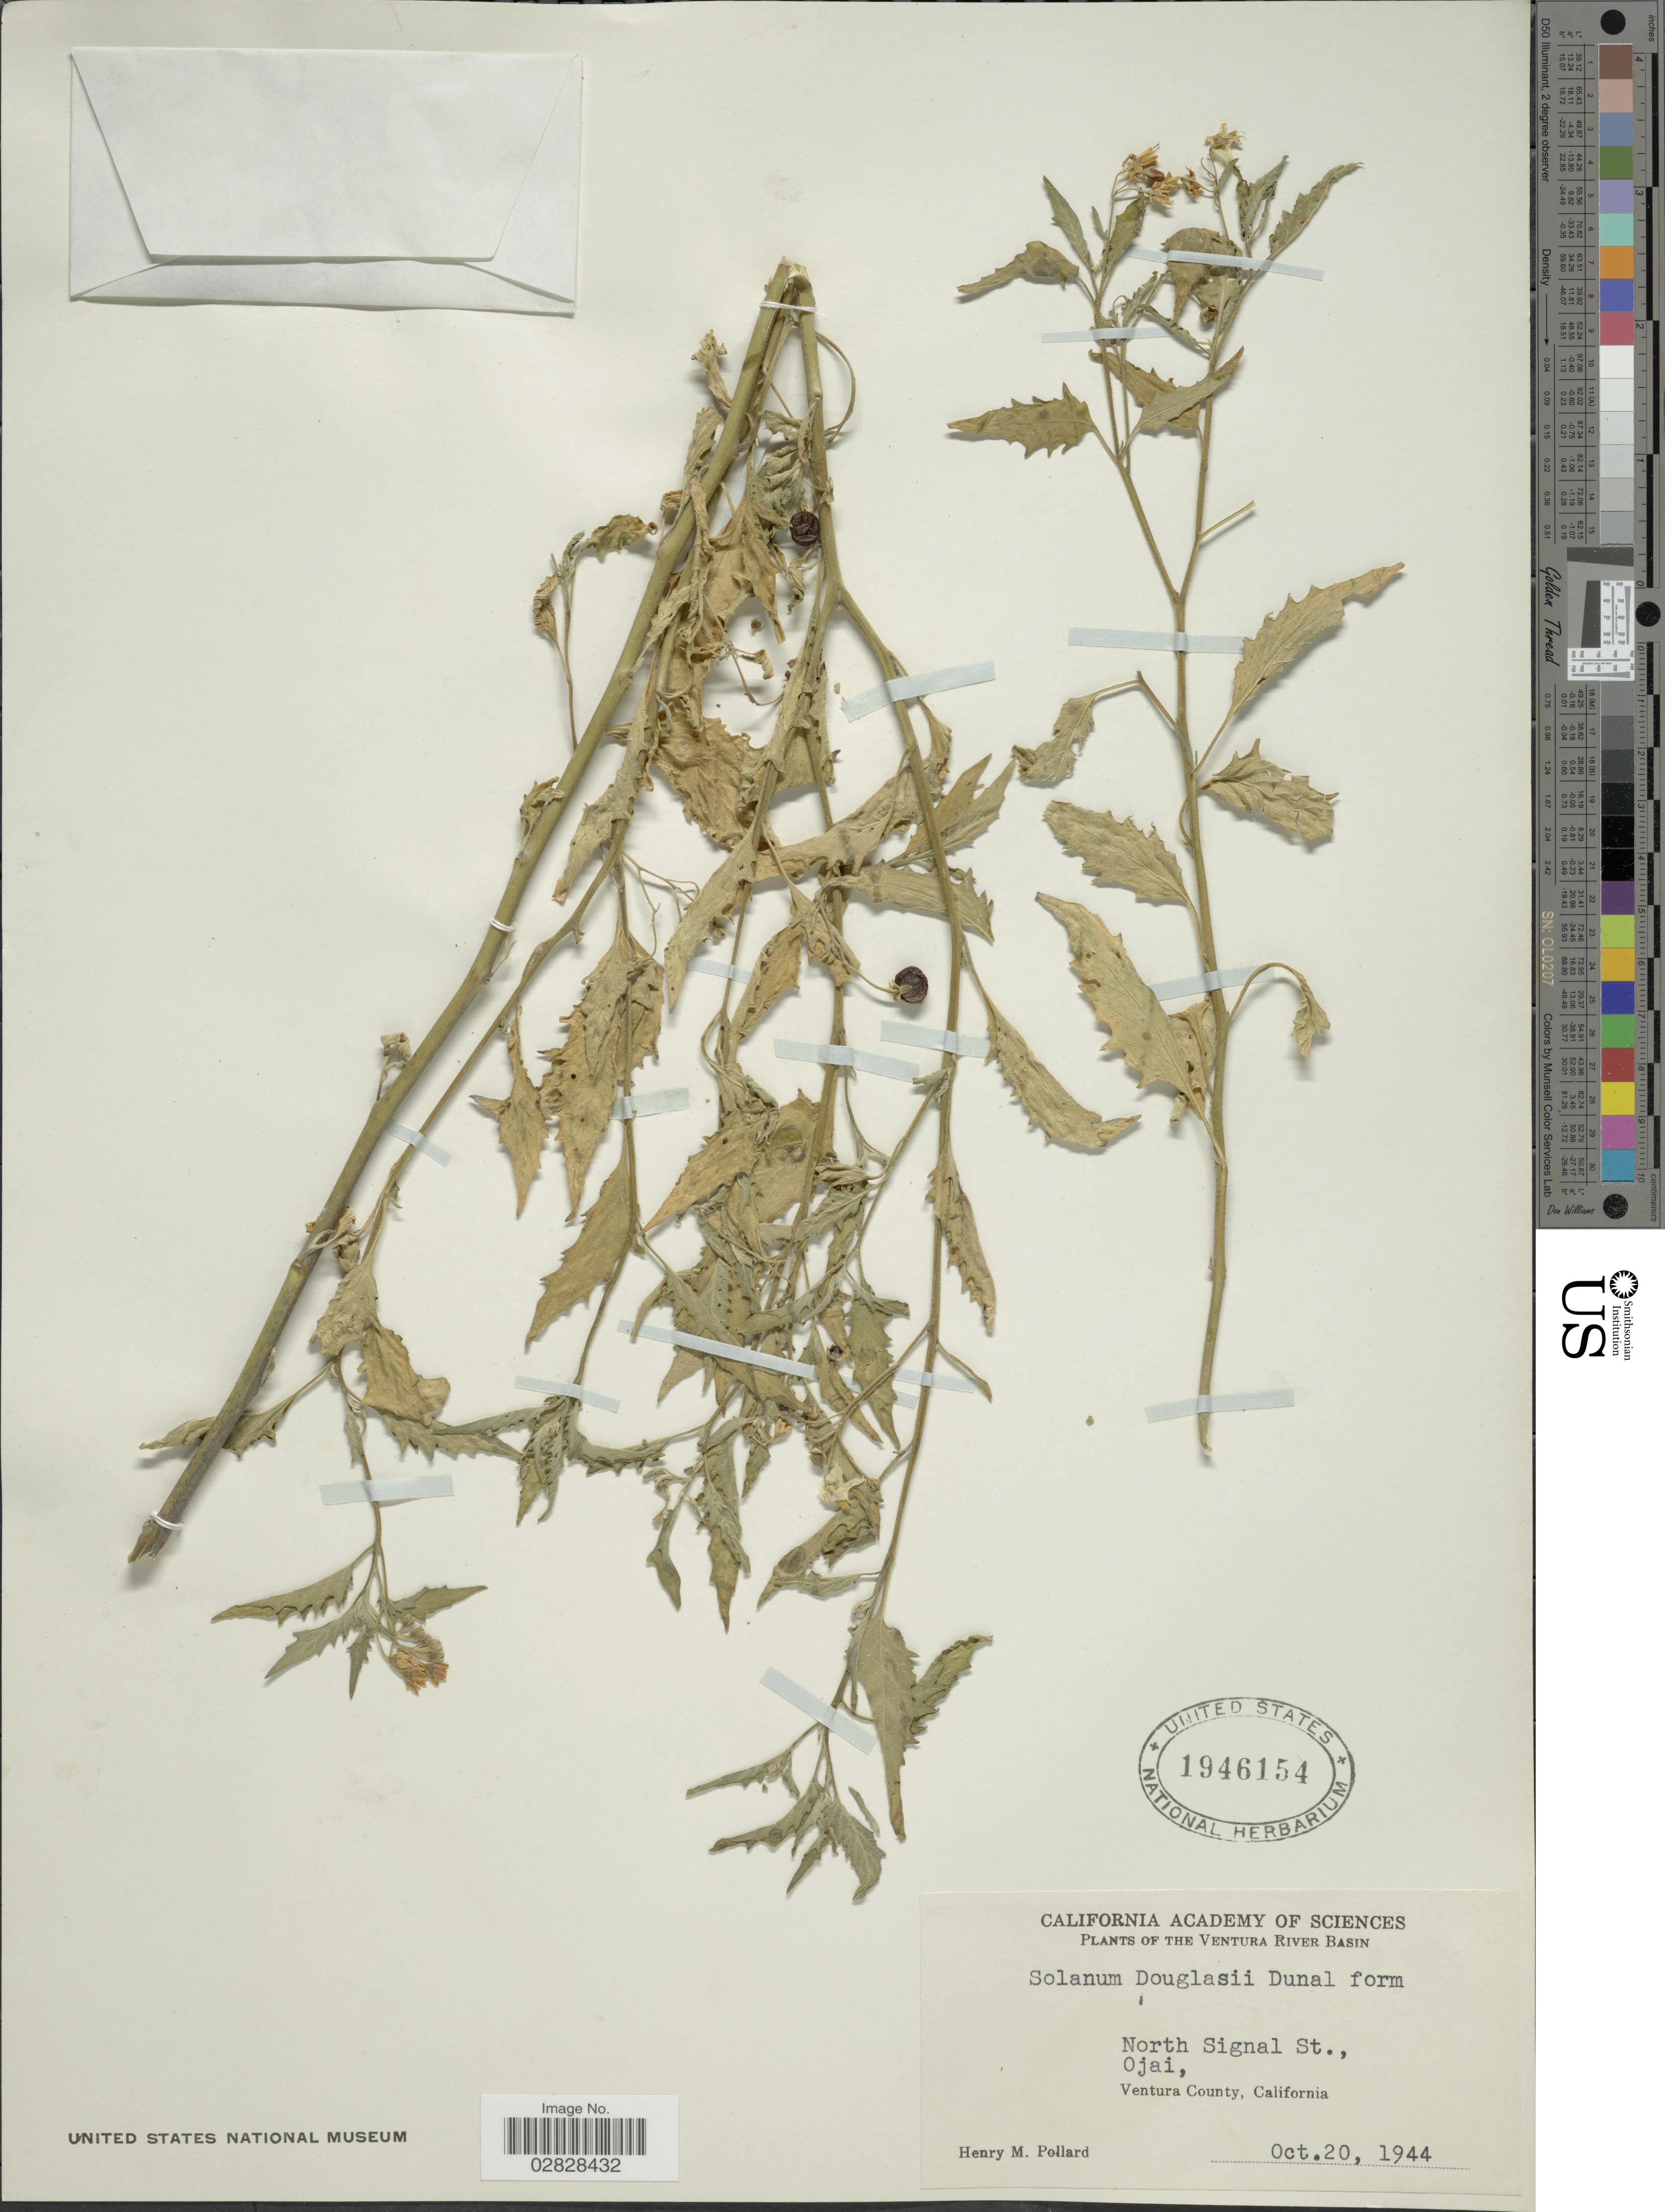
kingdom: Plantae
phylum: Tracheophyta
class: Magnoliopsida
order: Solanales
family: Solanaceae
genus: Solanum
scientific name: Solanum douglasii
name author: Dunal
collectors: H. M. Pollard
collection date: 1944-10-20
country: United States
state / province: California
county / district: Ventura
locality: The Ventura River Basin. North Signal St., Ojai. Ventura County.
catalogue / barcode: US 1946154